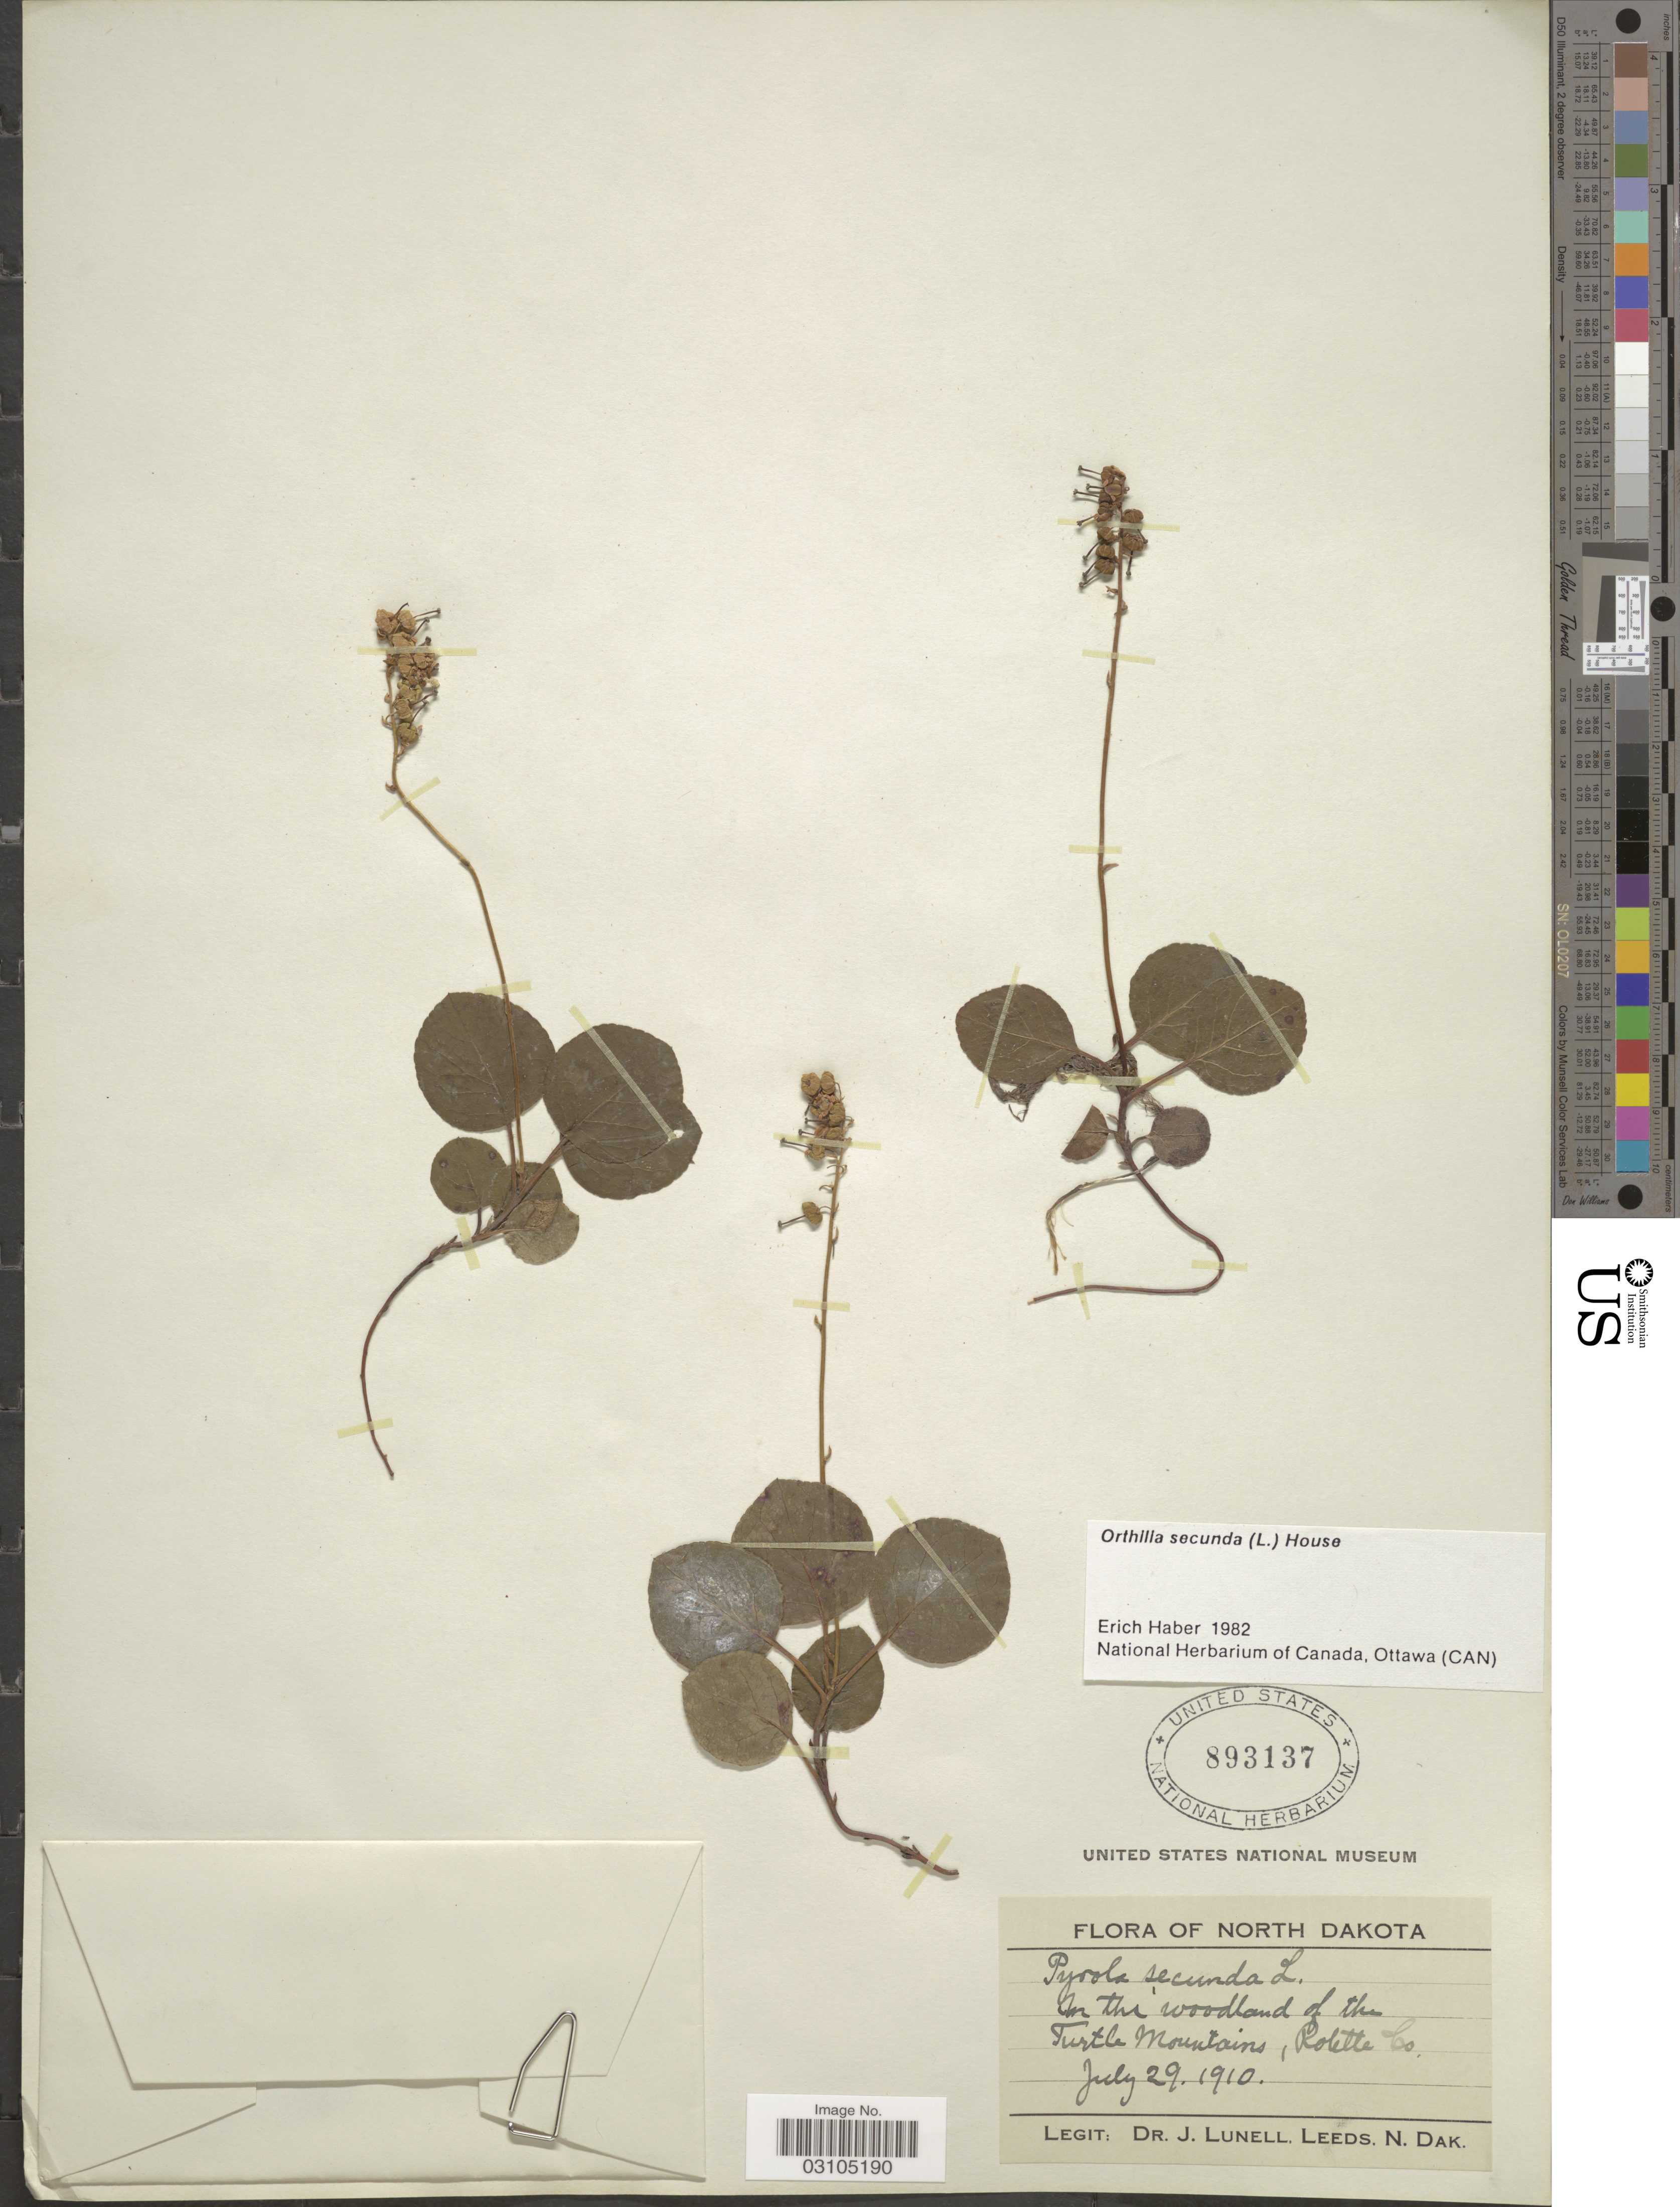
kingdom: Plantae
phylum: Tracheophyta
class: Magnoliopsida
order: Ericales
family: Ericaceae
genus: Orthilia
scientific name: Orthilia secunda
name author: (L.) House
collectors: J. Lunell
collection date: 1910-07-29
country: United States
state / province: North Dakota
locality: In the woodland of the Turtle Mountains, Rolette Co.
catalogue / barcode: US 893137